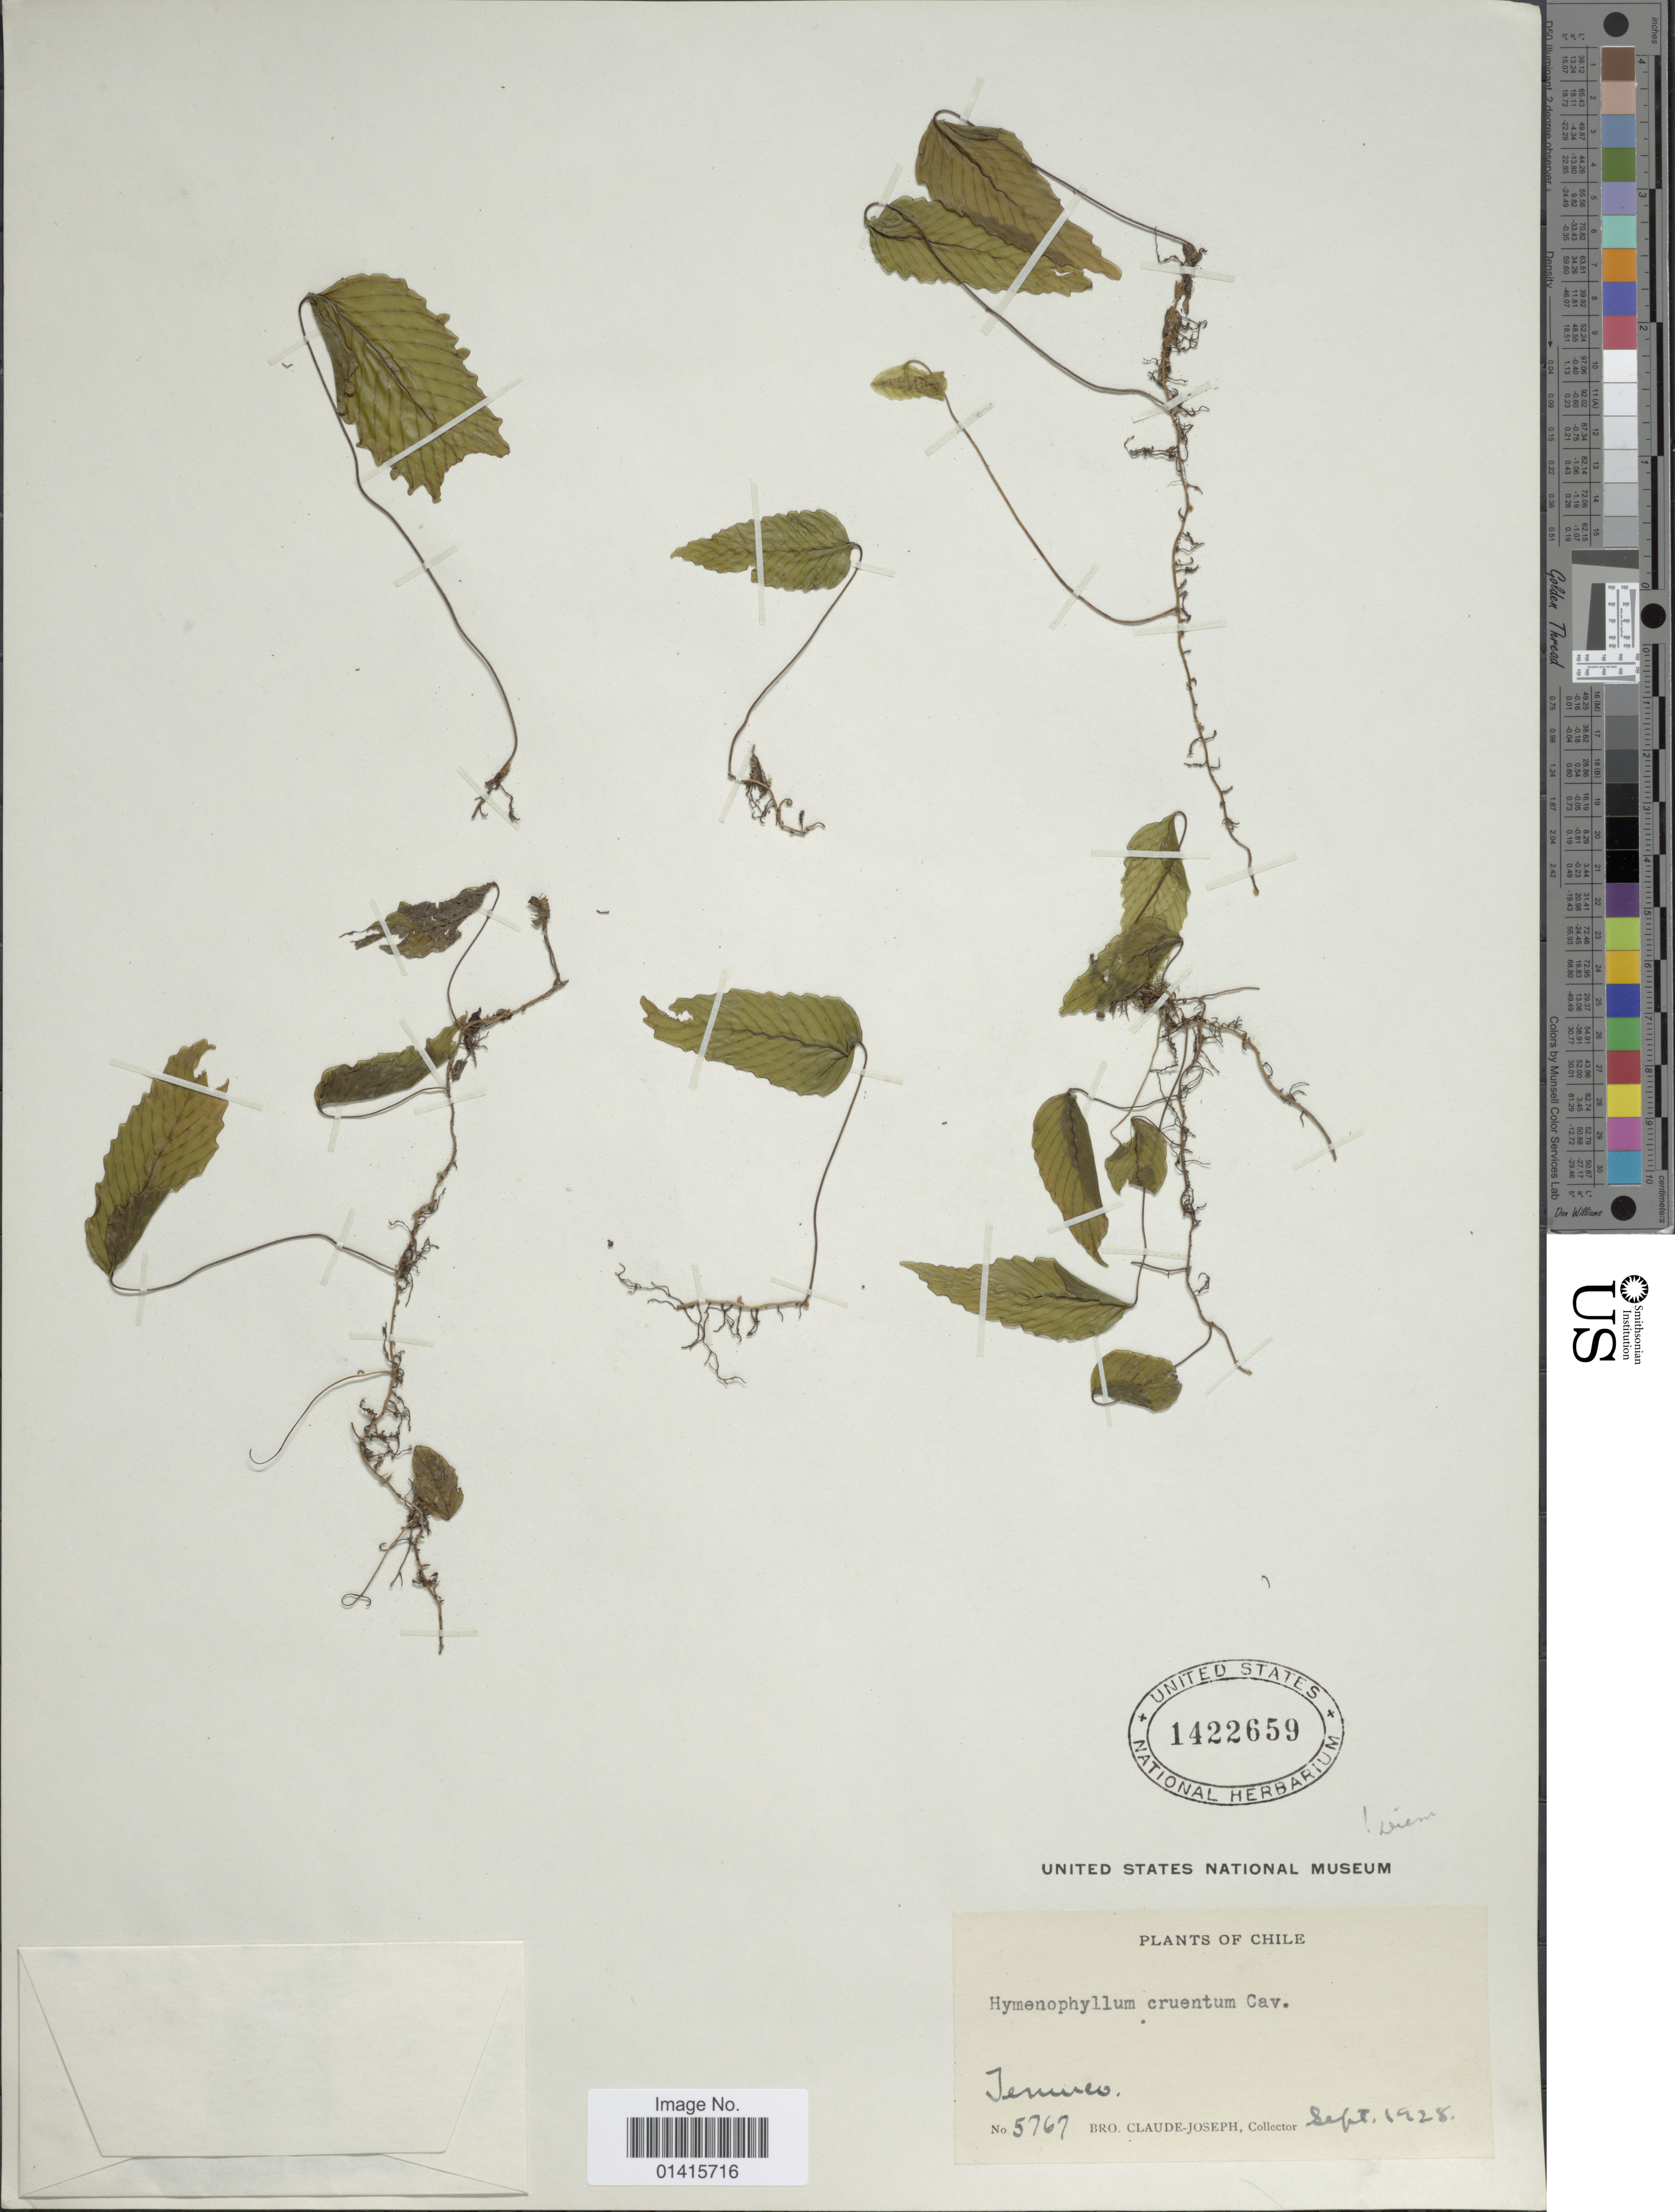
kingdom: Plantae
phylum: Tracheophyta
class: Polypodiopsida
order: Hymenophyllales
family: Hymenophyllaceae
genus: Hymenophyllum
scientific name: Hymenophyllum cruentum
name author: Cav.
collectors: Bro. Claude-Joseph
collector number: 5767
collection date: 1928-09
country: Chile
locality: Temuco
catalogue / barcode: US 1422659